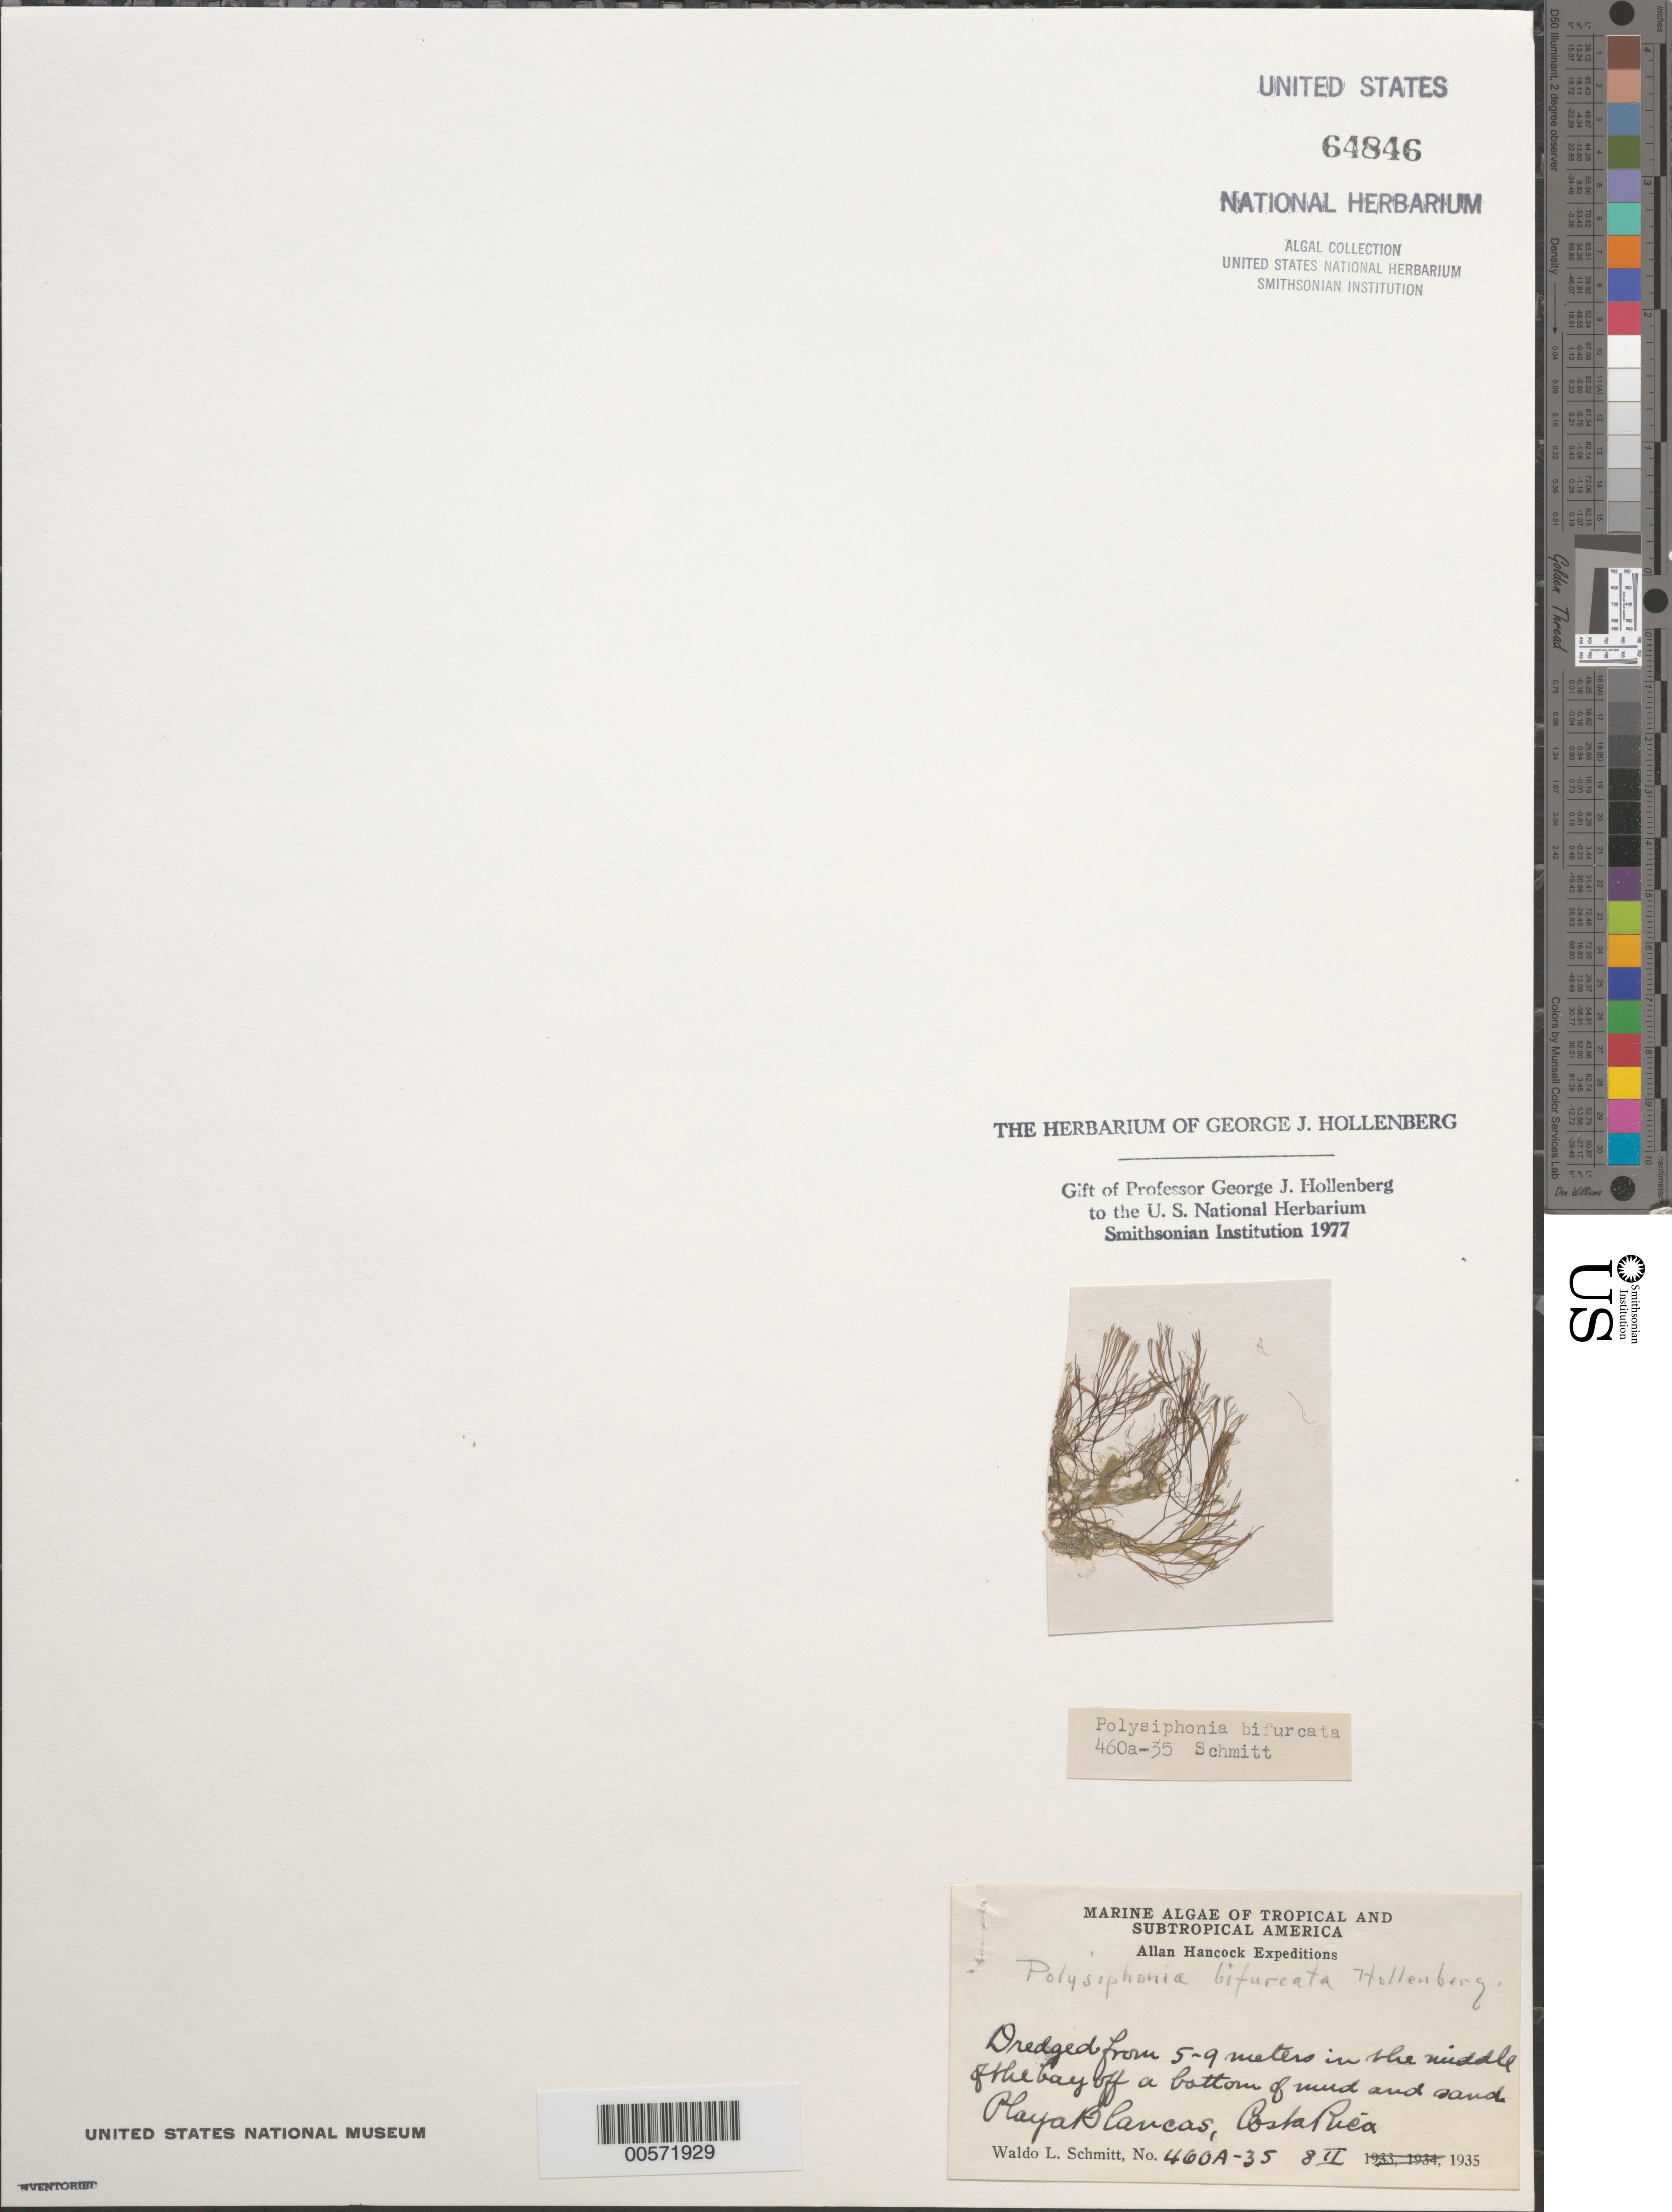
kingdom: Plantae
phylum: Rhodophyta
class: Florideophyceae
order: Ceramiales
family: Rhodomelaceae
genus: Polysiphonia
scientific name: Polysiphonia bifurcata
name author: Hollenb. in W.R. Taylor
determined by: Hollenberg, George J.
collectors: W. L. Schmitt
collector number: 460a-35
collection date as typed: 08 Feb 1935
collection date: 1935-02-08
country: Costa Rica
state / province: Guanacaste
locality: Bay, Playa Blanca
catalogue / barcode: US 64846